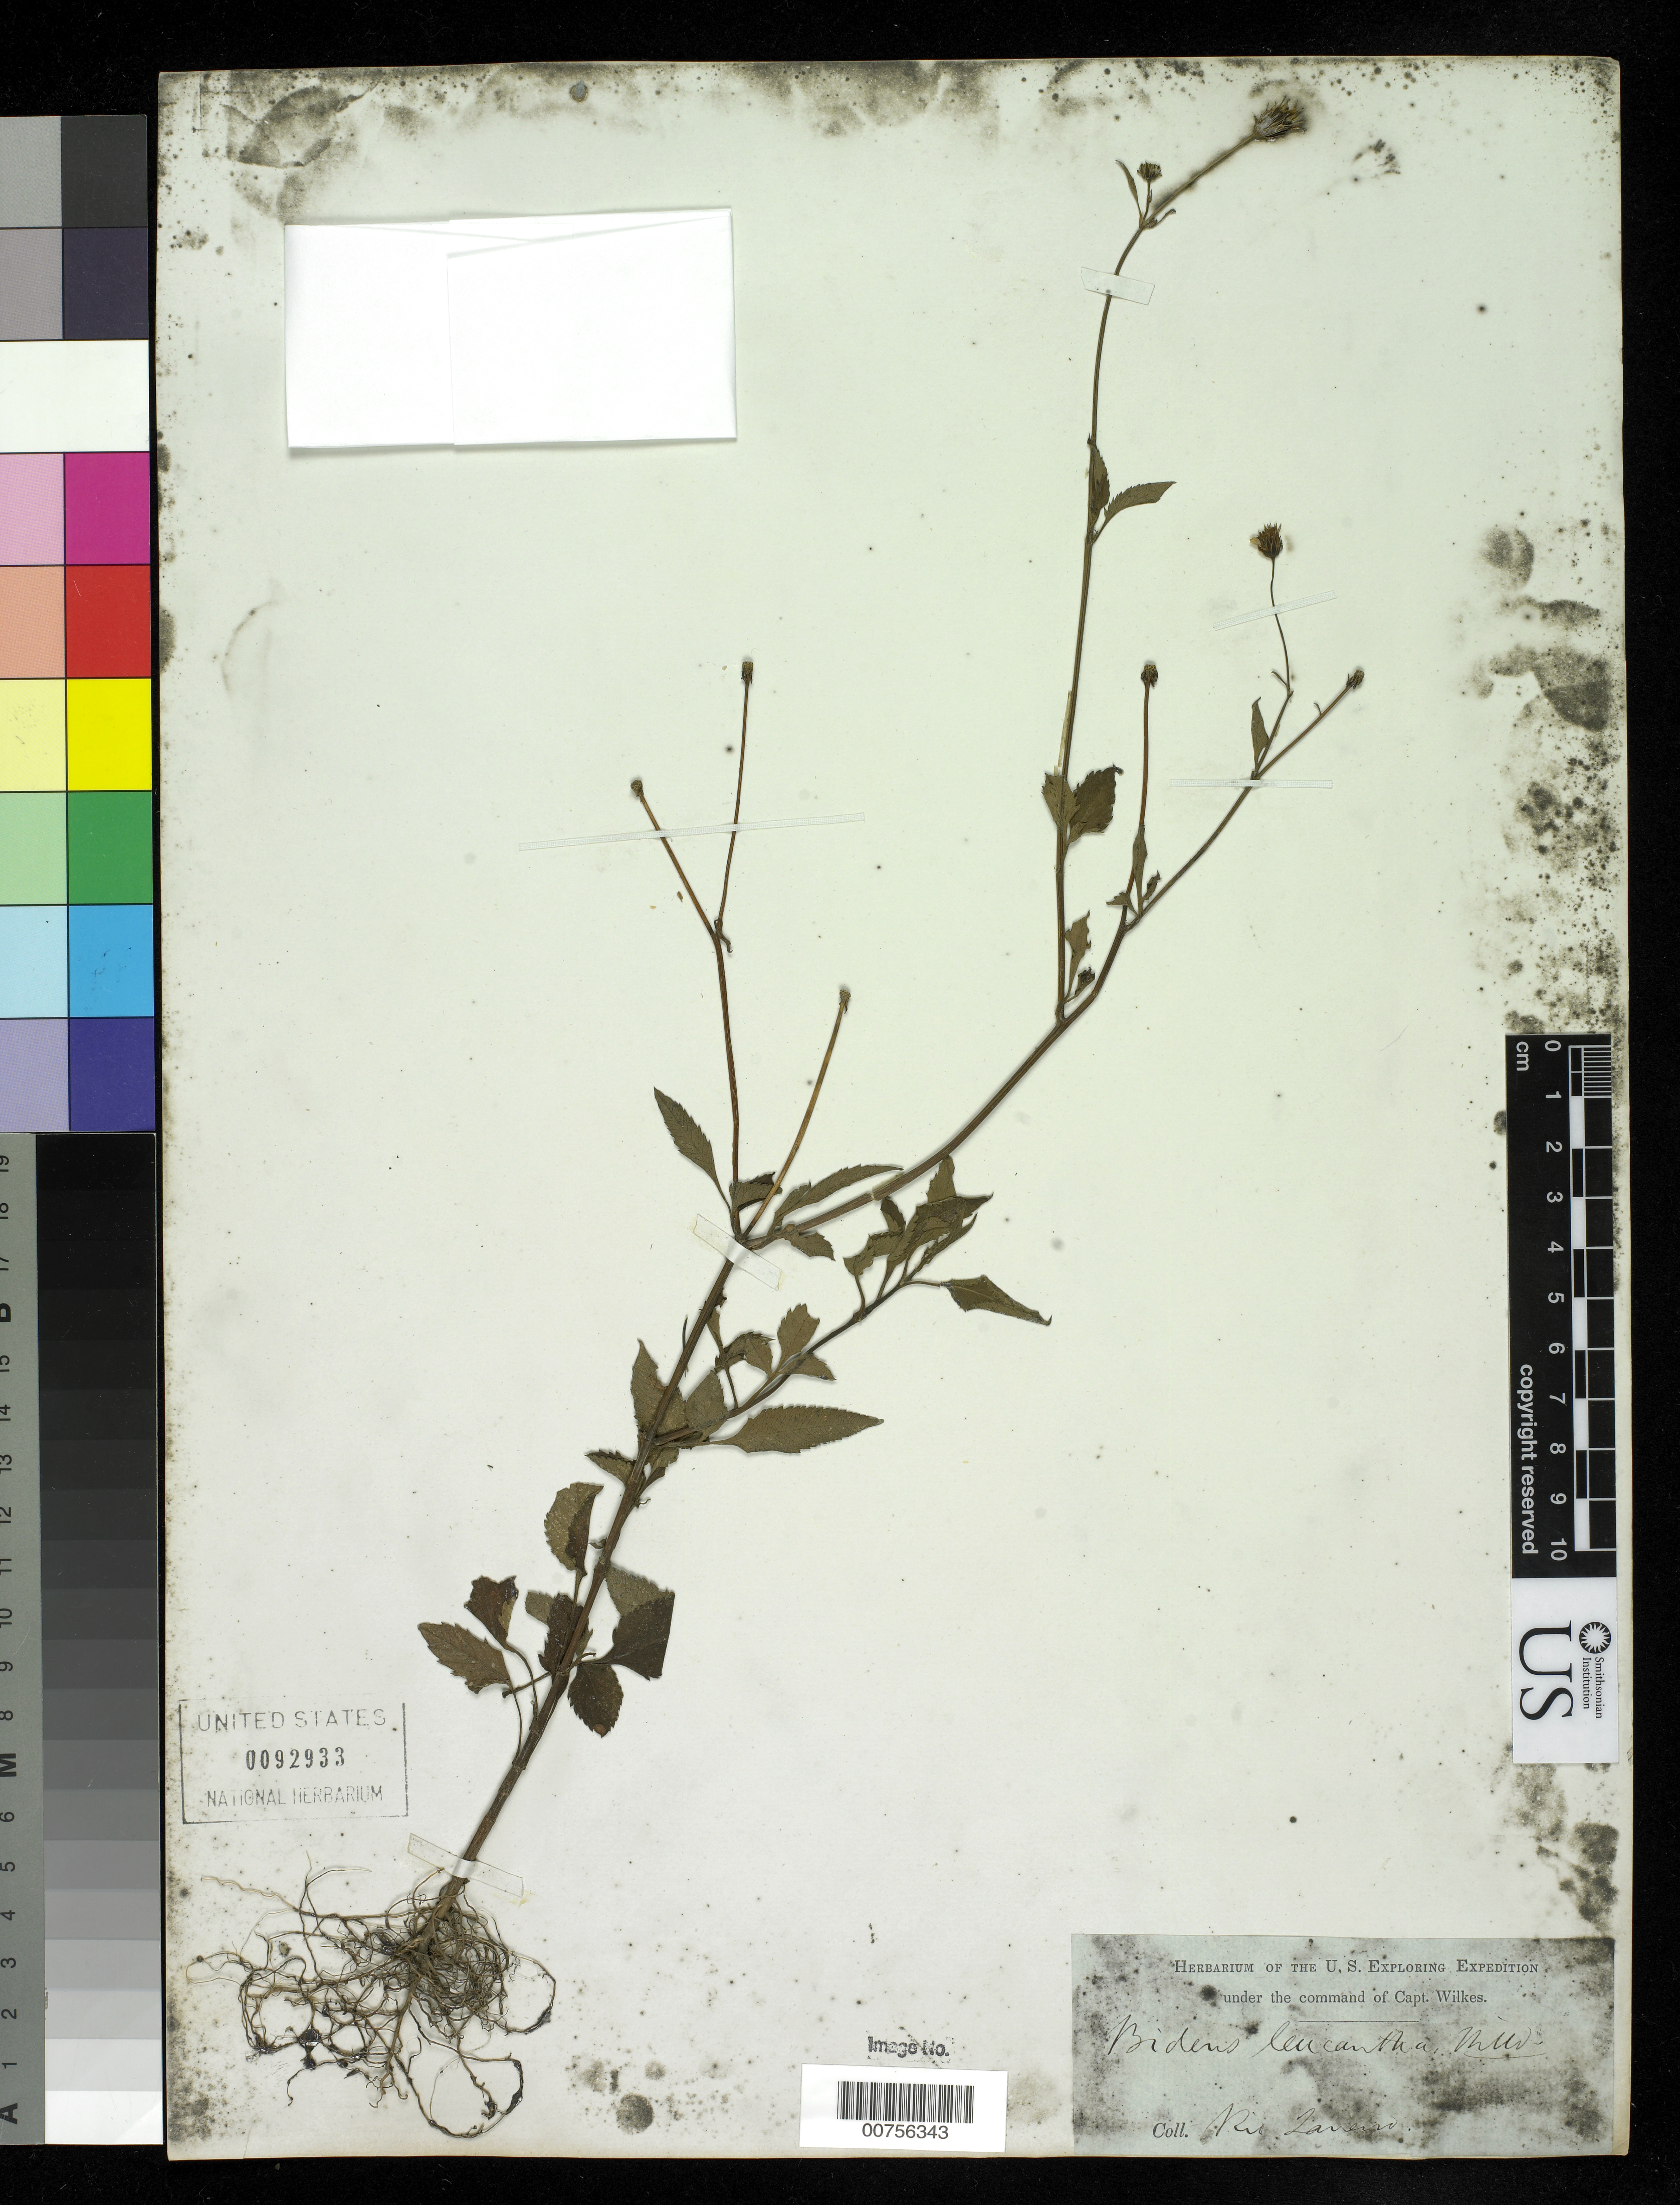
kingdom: Plantae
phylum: Tracheophyta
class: Magnoliopsida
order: Asterales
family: Asteraceae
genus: Bidens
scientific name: Bidens leucantha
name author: Willd.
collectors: Wilkes Explor. Exped.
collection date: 1838/1842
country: Brazil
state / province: Rio de Janeiro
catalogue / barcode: US 92933